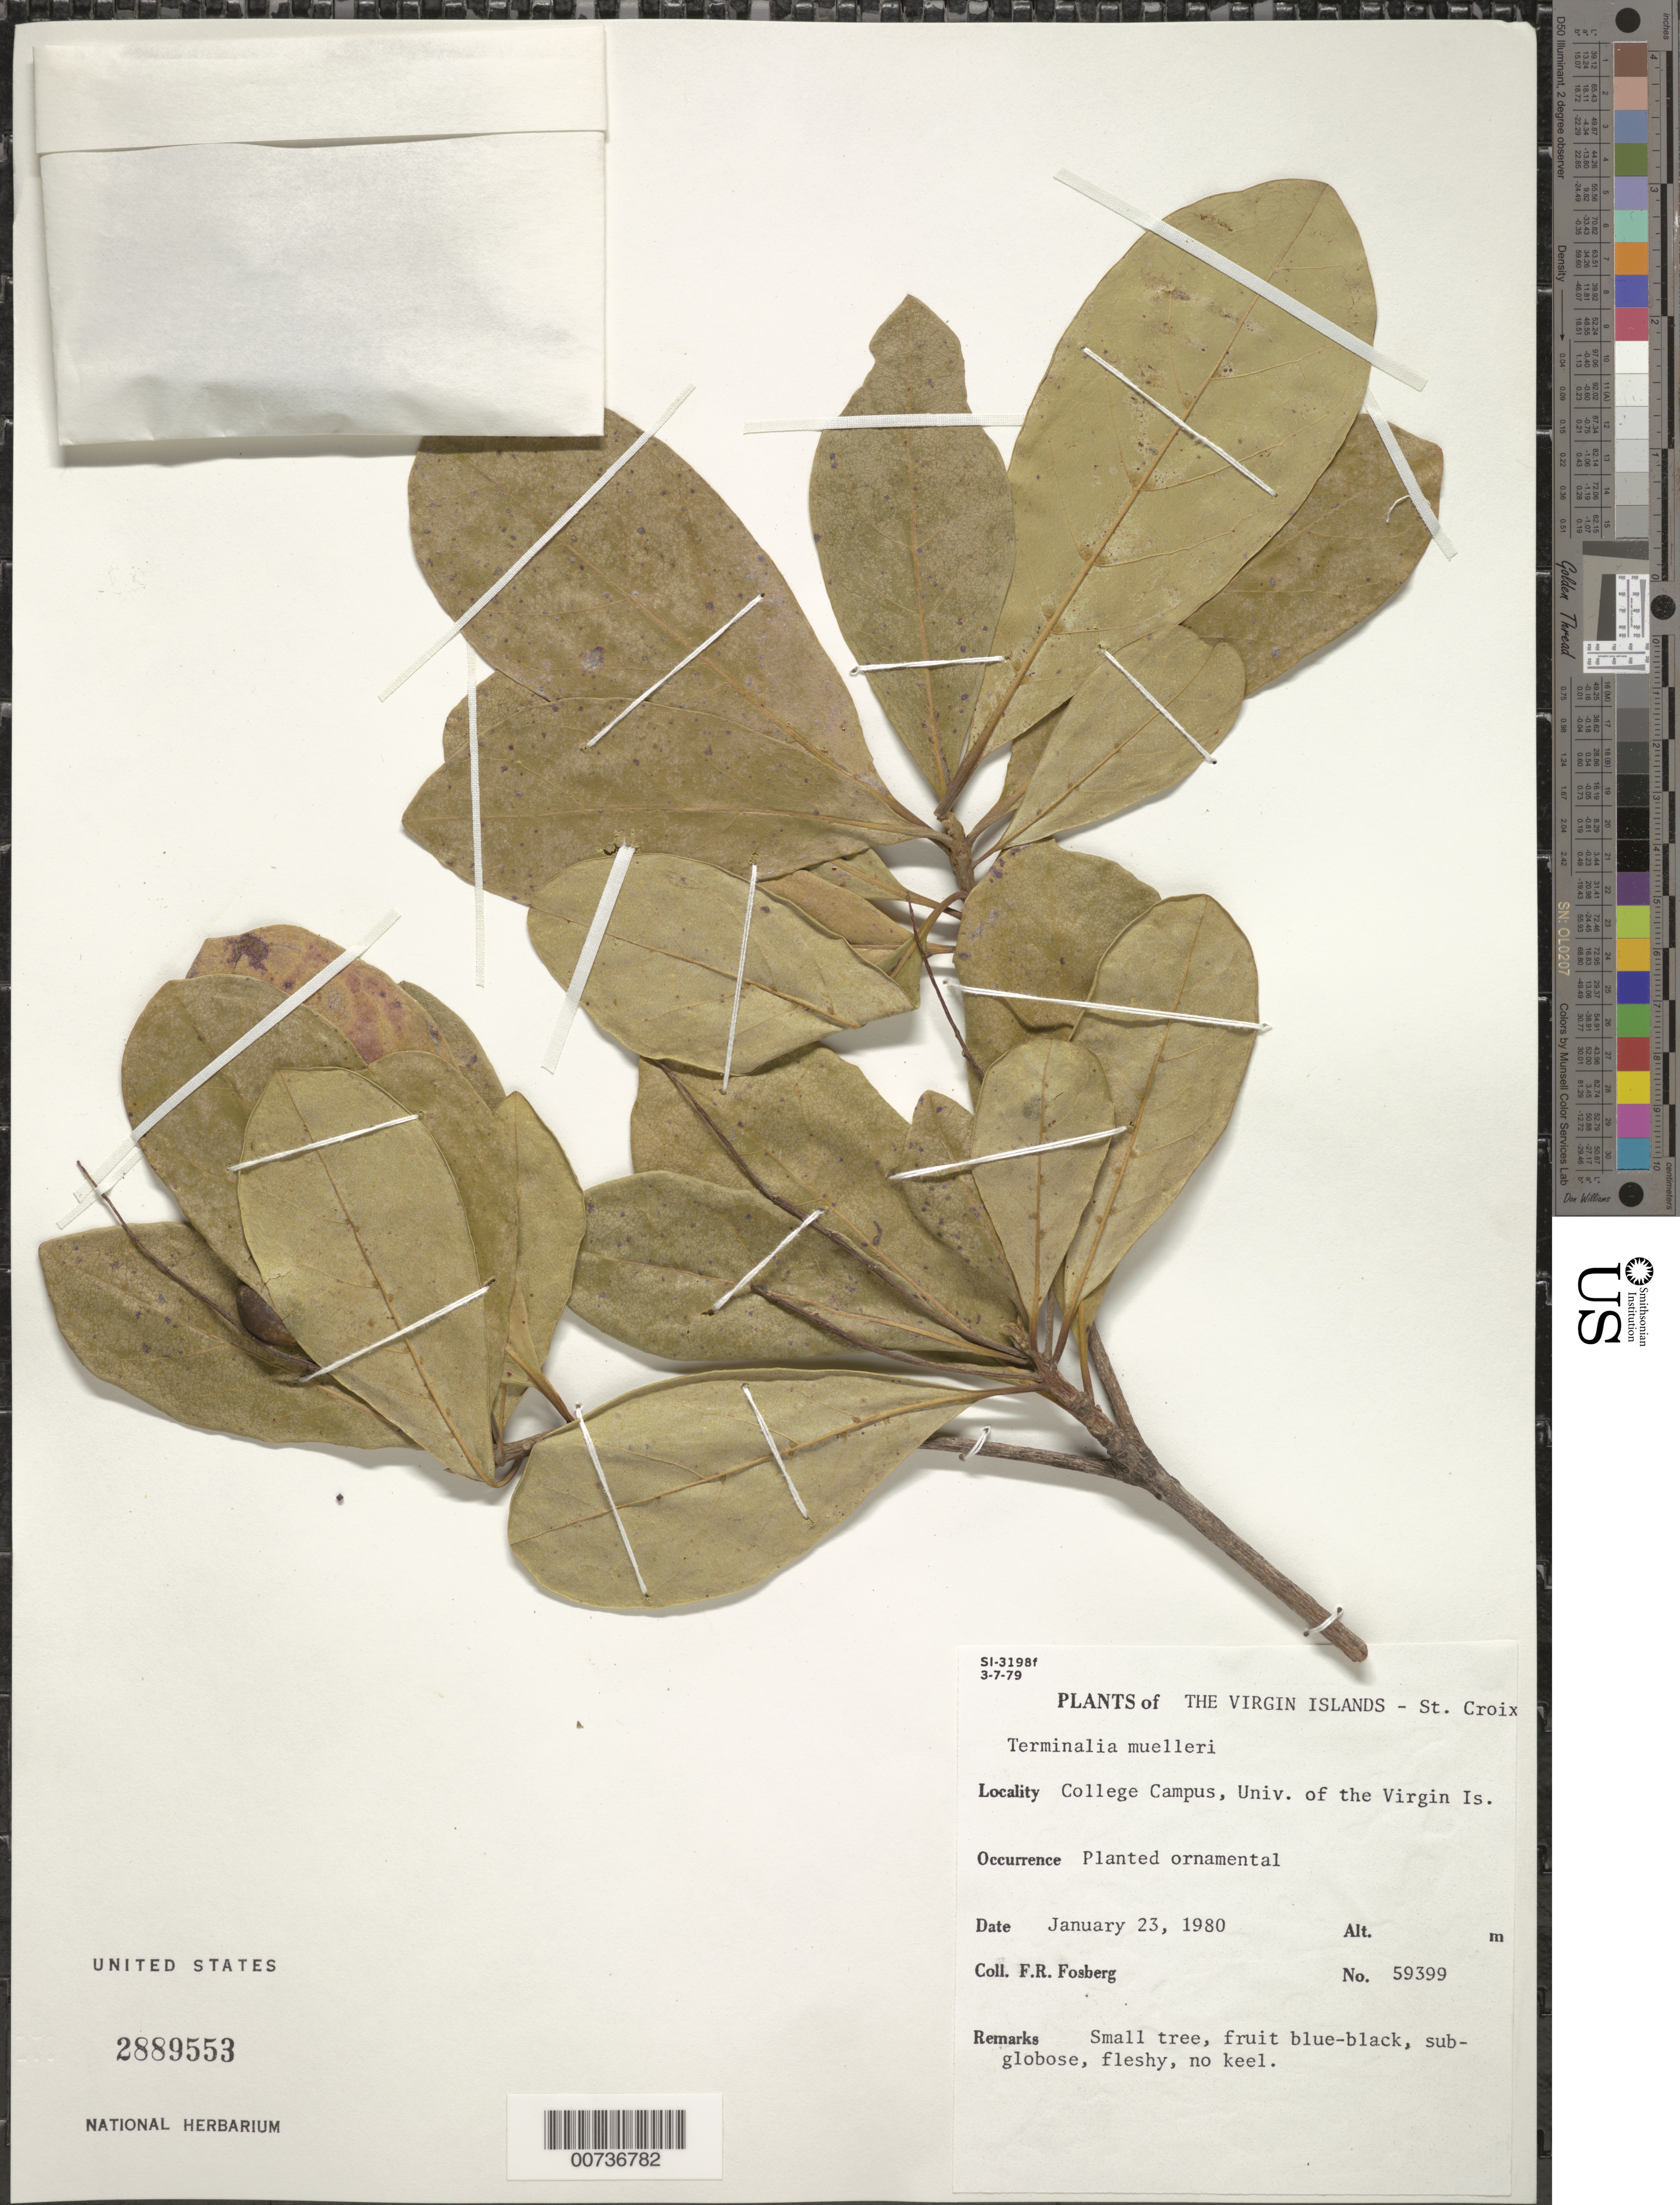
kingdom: Plantae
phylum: Tracheophyta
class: Magnoliopsida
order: Myrtales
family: Combretaceae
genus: Terminalia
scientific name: Terminalia catappa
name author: L.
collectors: F. R. Fosberg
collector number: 59339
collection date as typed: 23 Jan 1980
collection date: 1980-01-23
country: U.S. Virgin Islands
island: St. Croix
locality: College Campus, Univ. of the Virgin Islands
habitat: Planted ornamental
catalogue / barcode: US 2889553